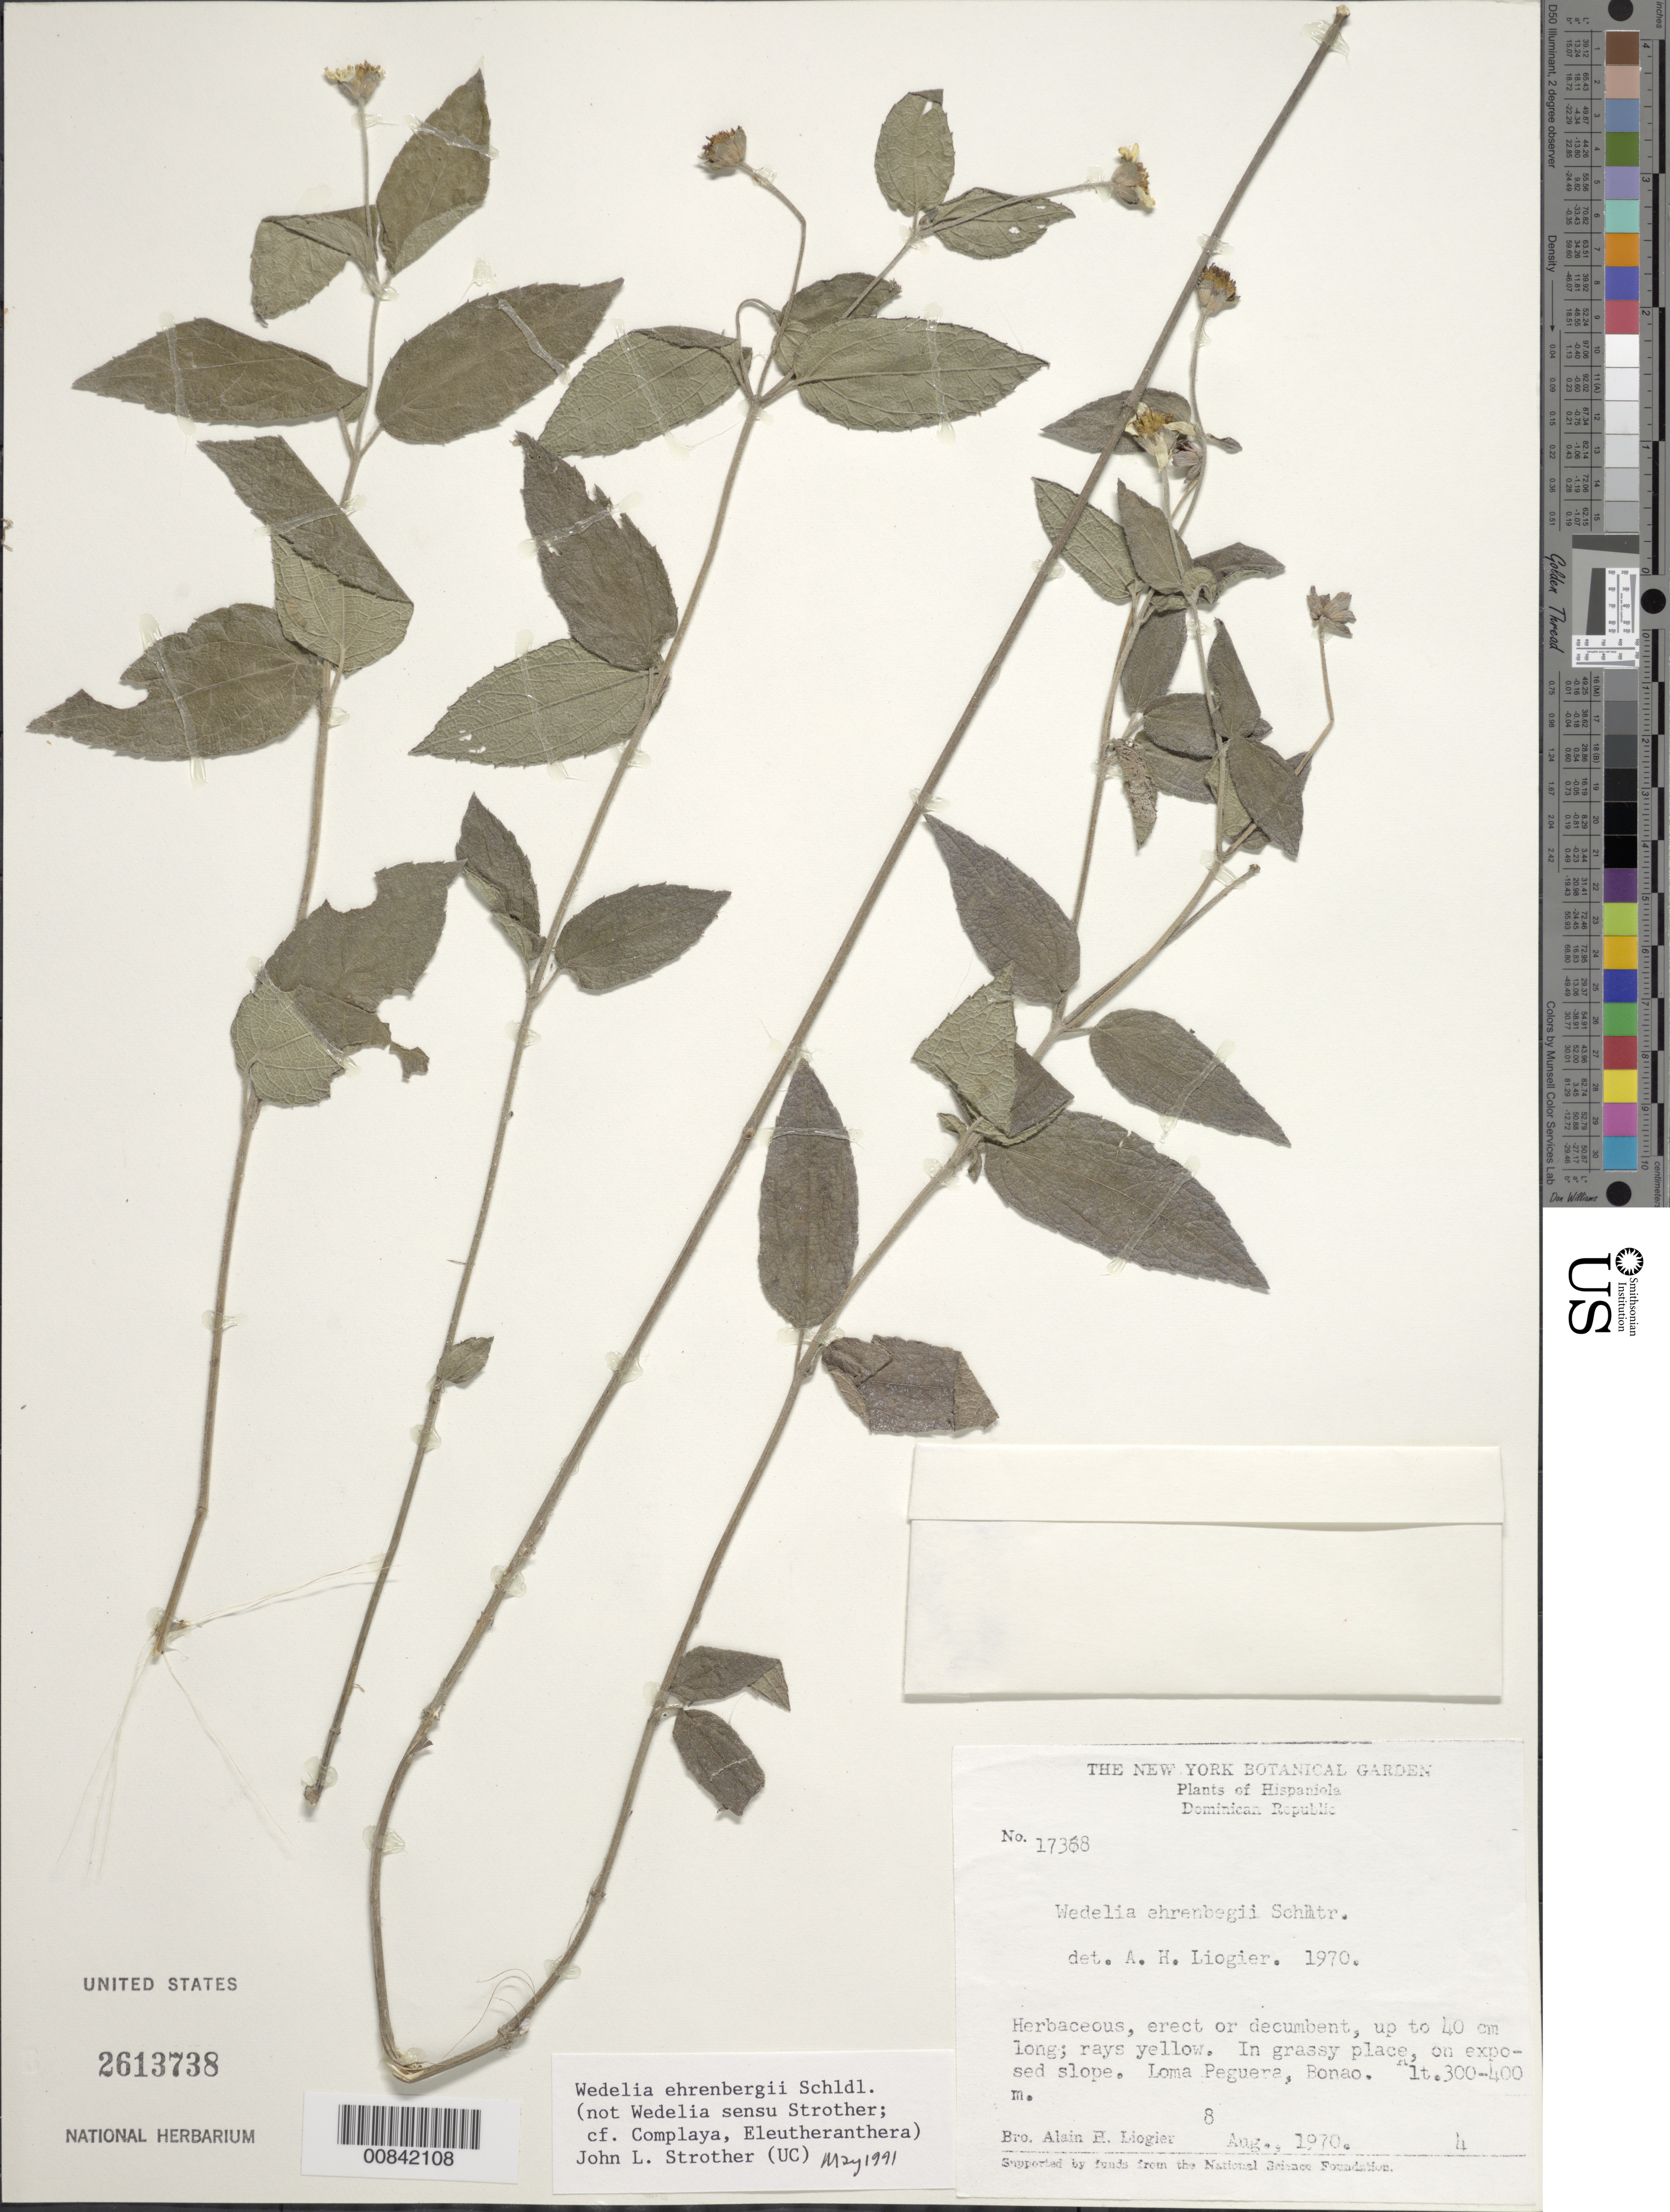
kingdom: Plantae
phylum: Tracheophyta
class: Magnoliopsida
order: Asterales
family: Asteraceae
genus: Wedelia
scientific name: Wedelia ehrenbergii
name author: Less.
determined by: Strother, J. L.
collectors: A. H. Liogier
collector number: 17368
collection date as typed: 08 Aug 1970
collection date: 1970-08-08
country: Dominican Republic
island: Hispaniola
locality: Loma Peguera, Bonao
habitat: In grassy place, on exposed slope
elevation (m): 300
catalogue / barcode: US 2613738